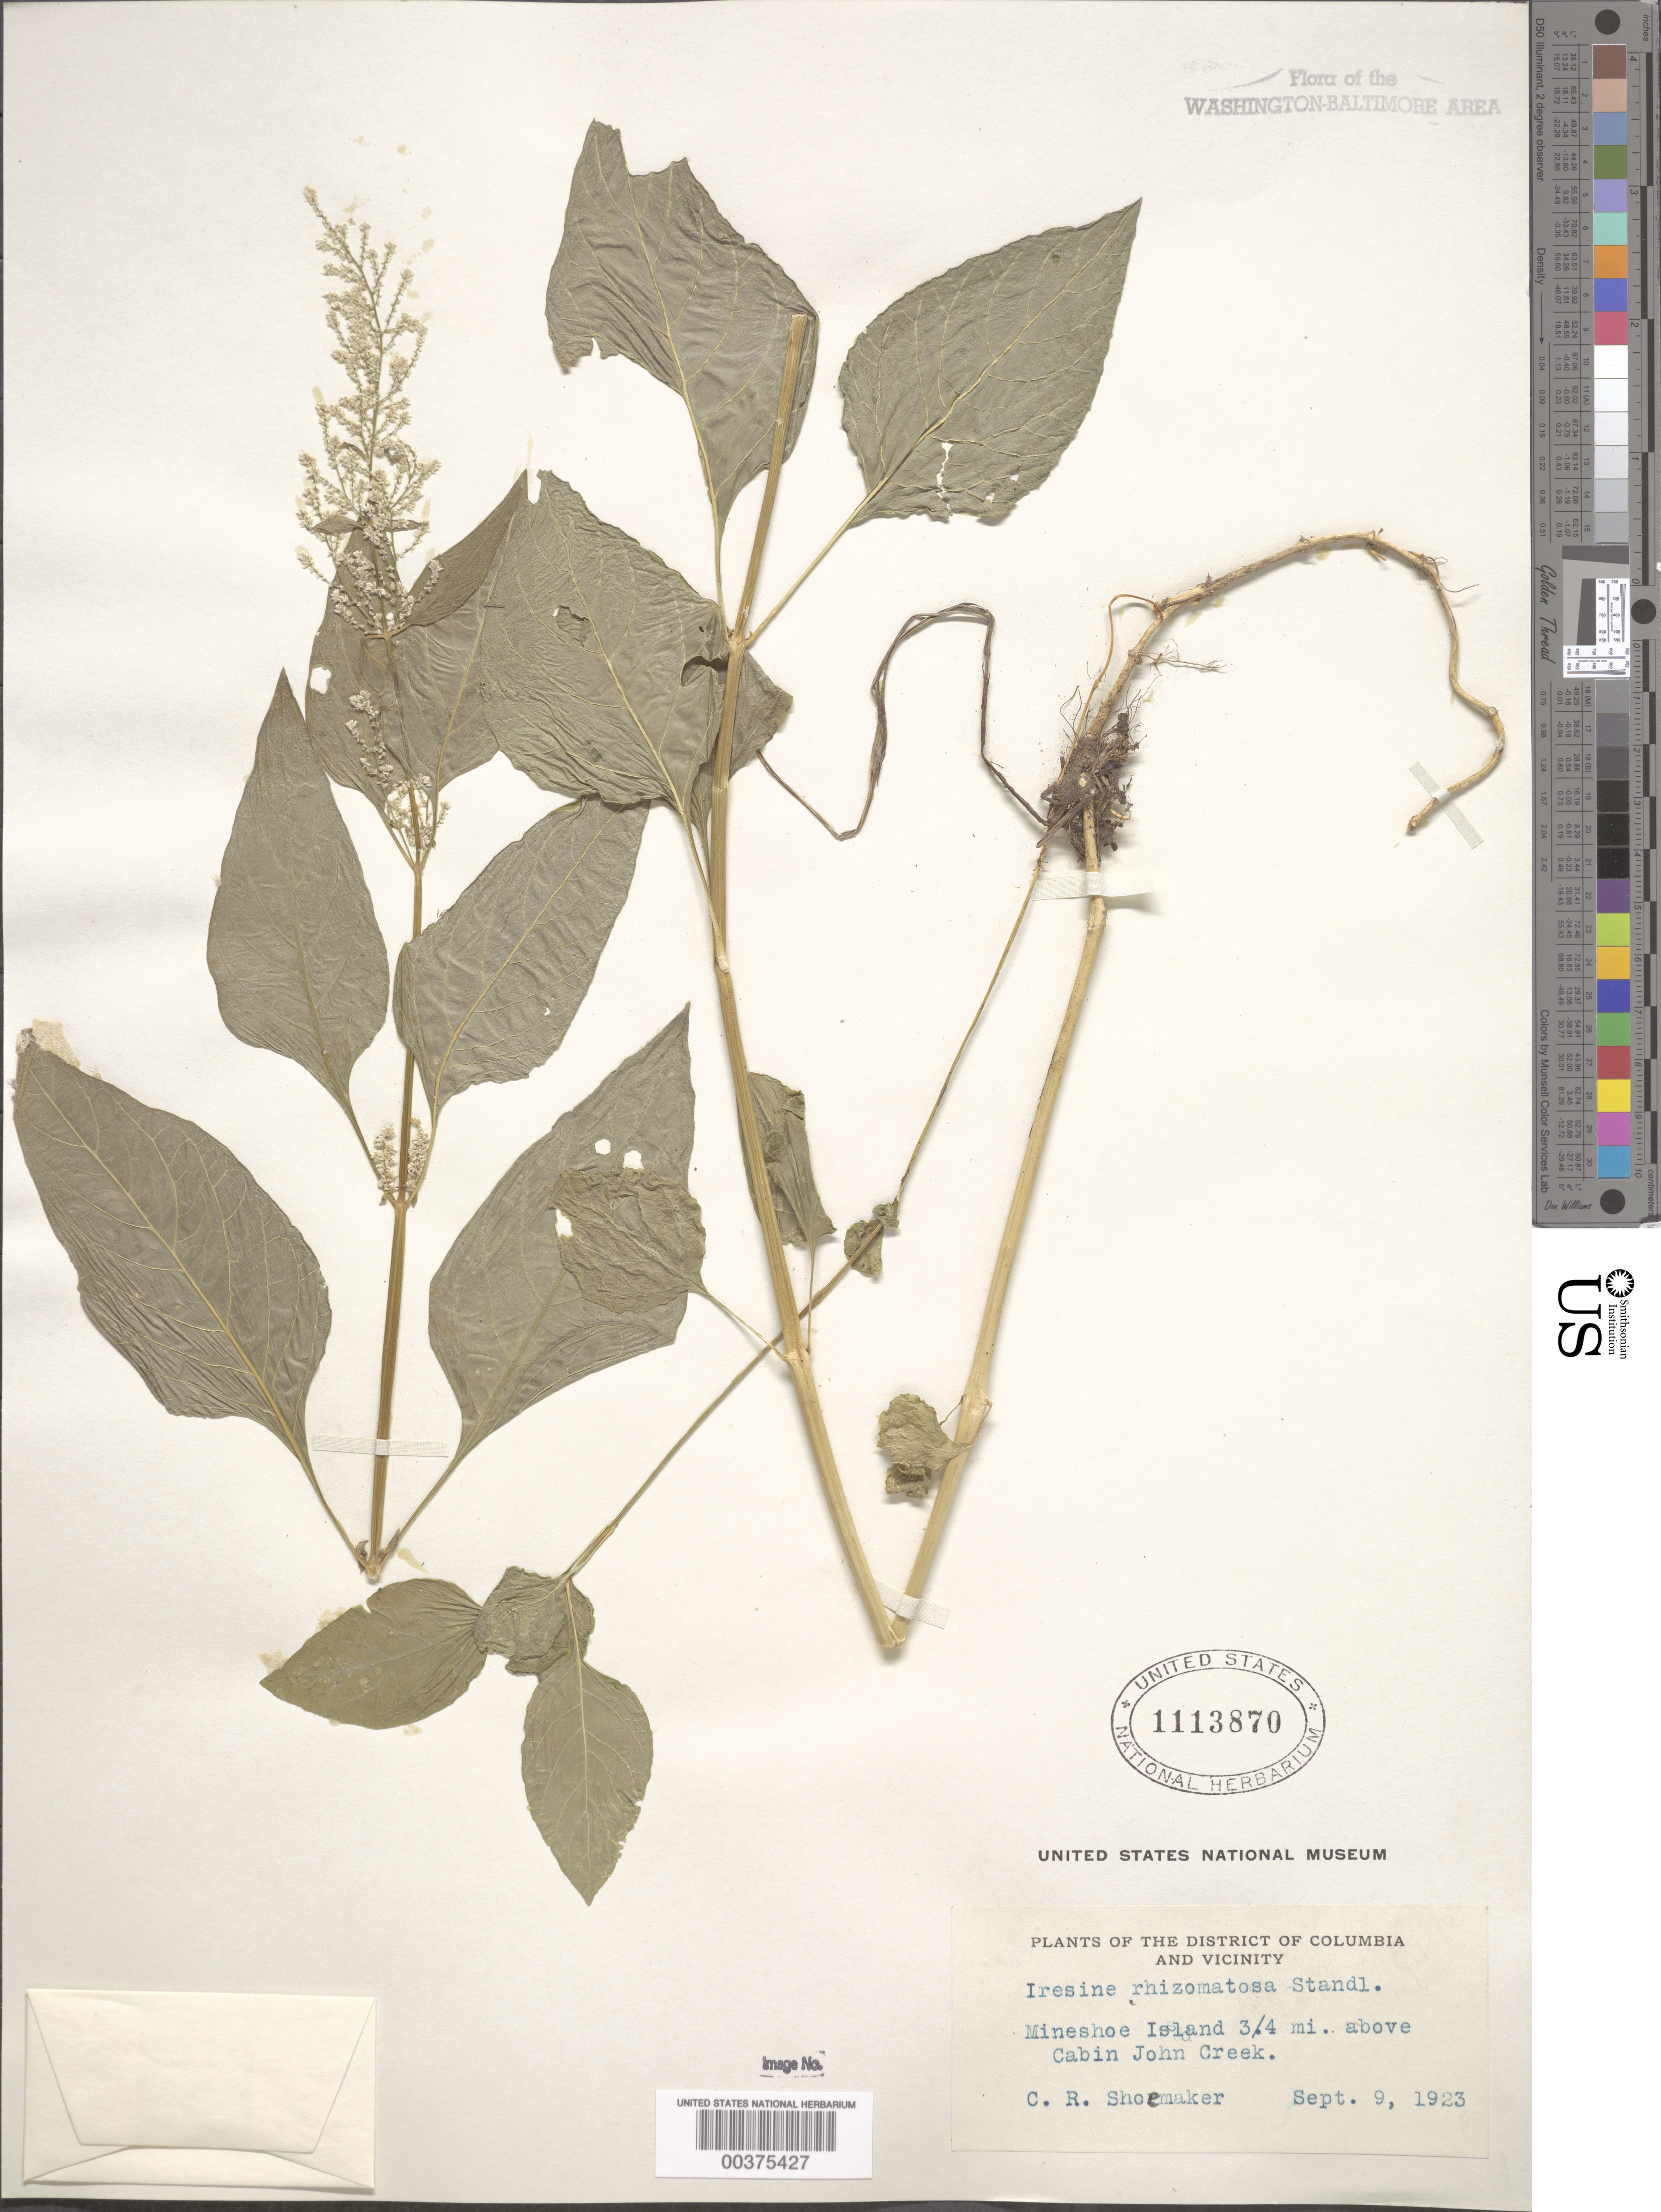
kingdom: Plantae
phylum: Tracheophyta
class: Magnoliopsida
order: Caryophyllales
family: Amaranthaceae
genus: Iresine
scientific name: Iresine rhizomatosa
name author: Standl.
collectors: C. Shoemaker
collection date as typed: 09 Sep 1923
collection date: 1923-09-09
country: United States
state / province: Maryland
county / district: Montgomery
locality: Mineshoe Island, above Cabin John Creek C. & O. Canal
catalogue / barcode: US 1113870